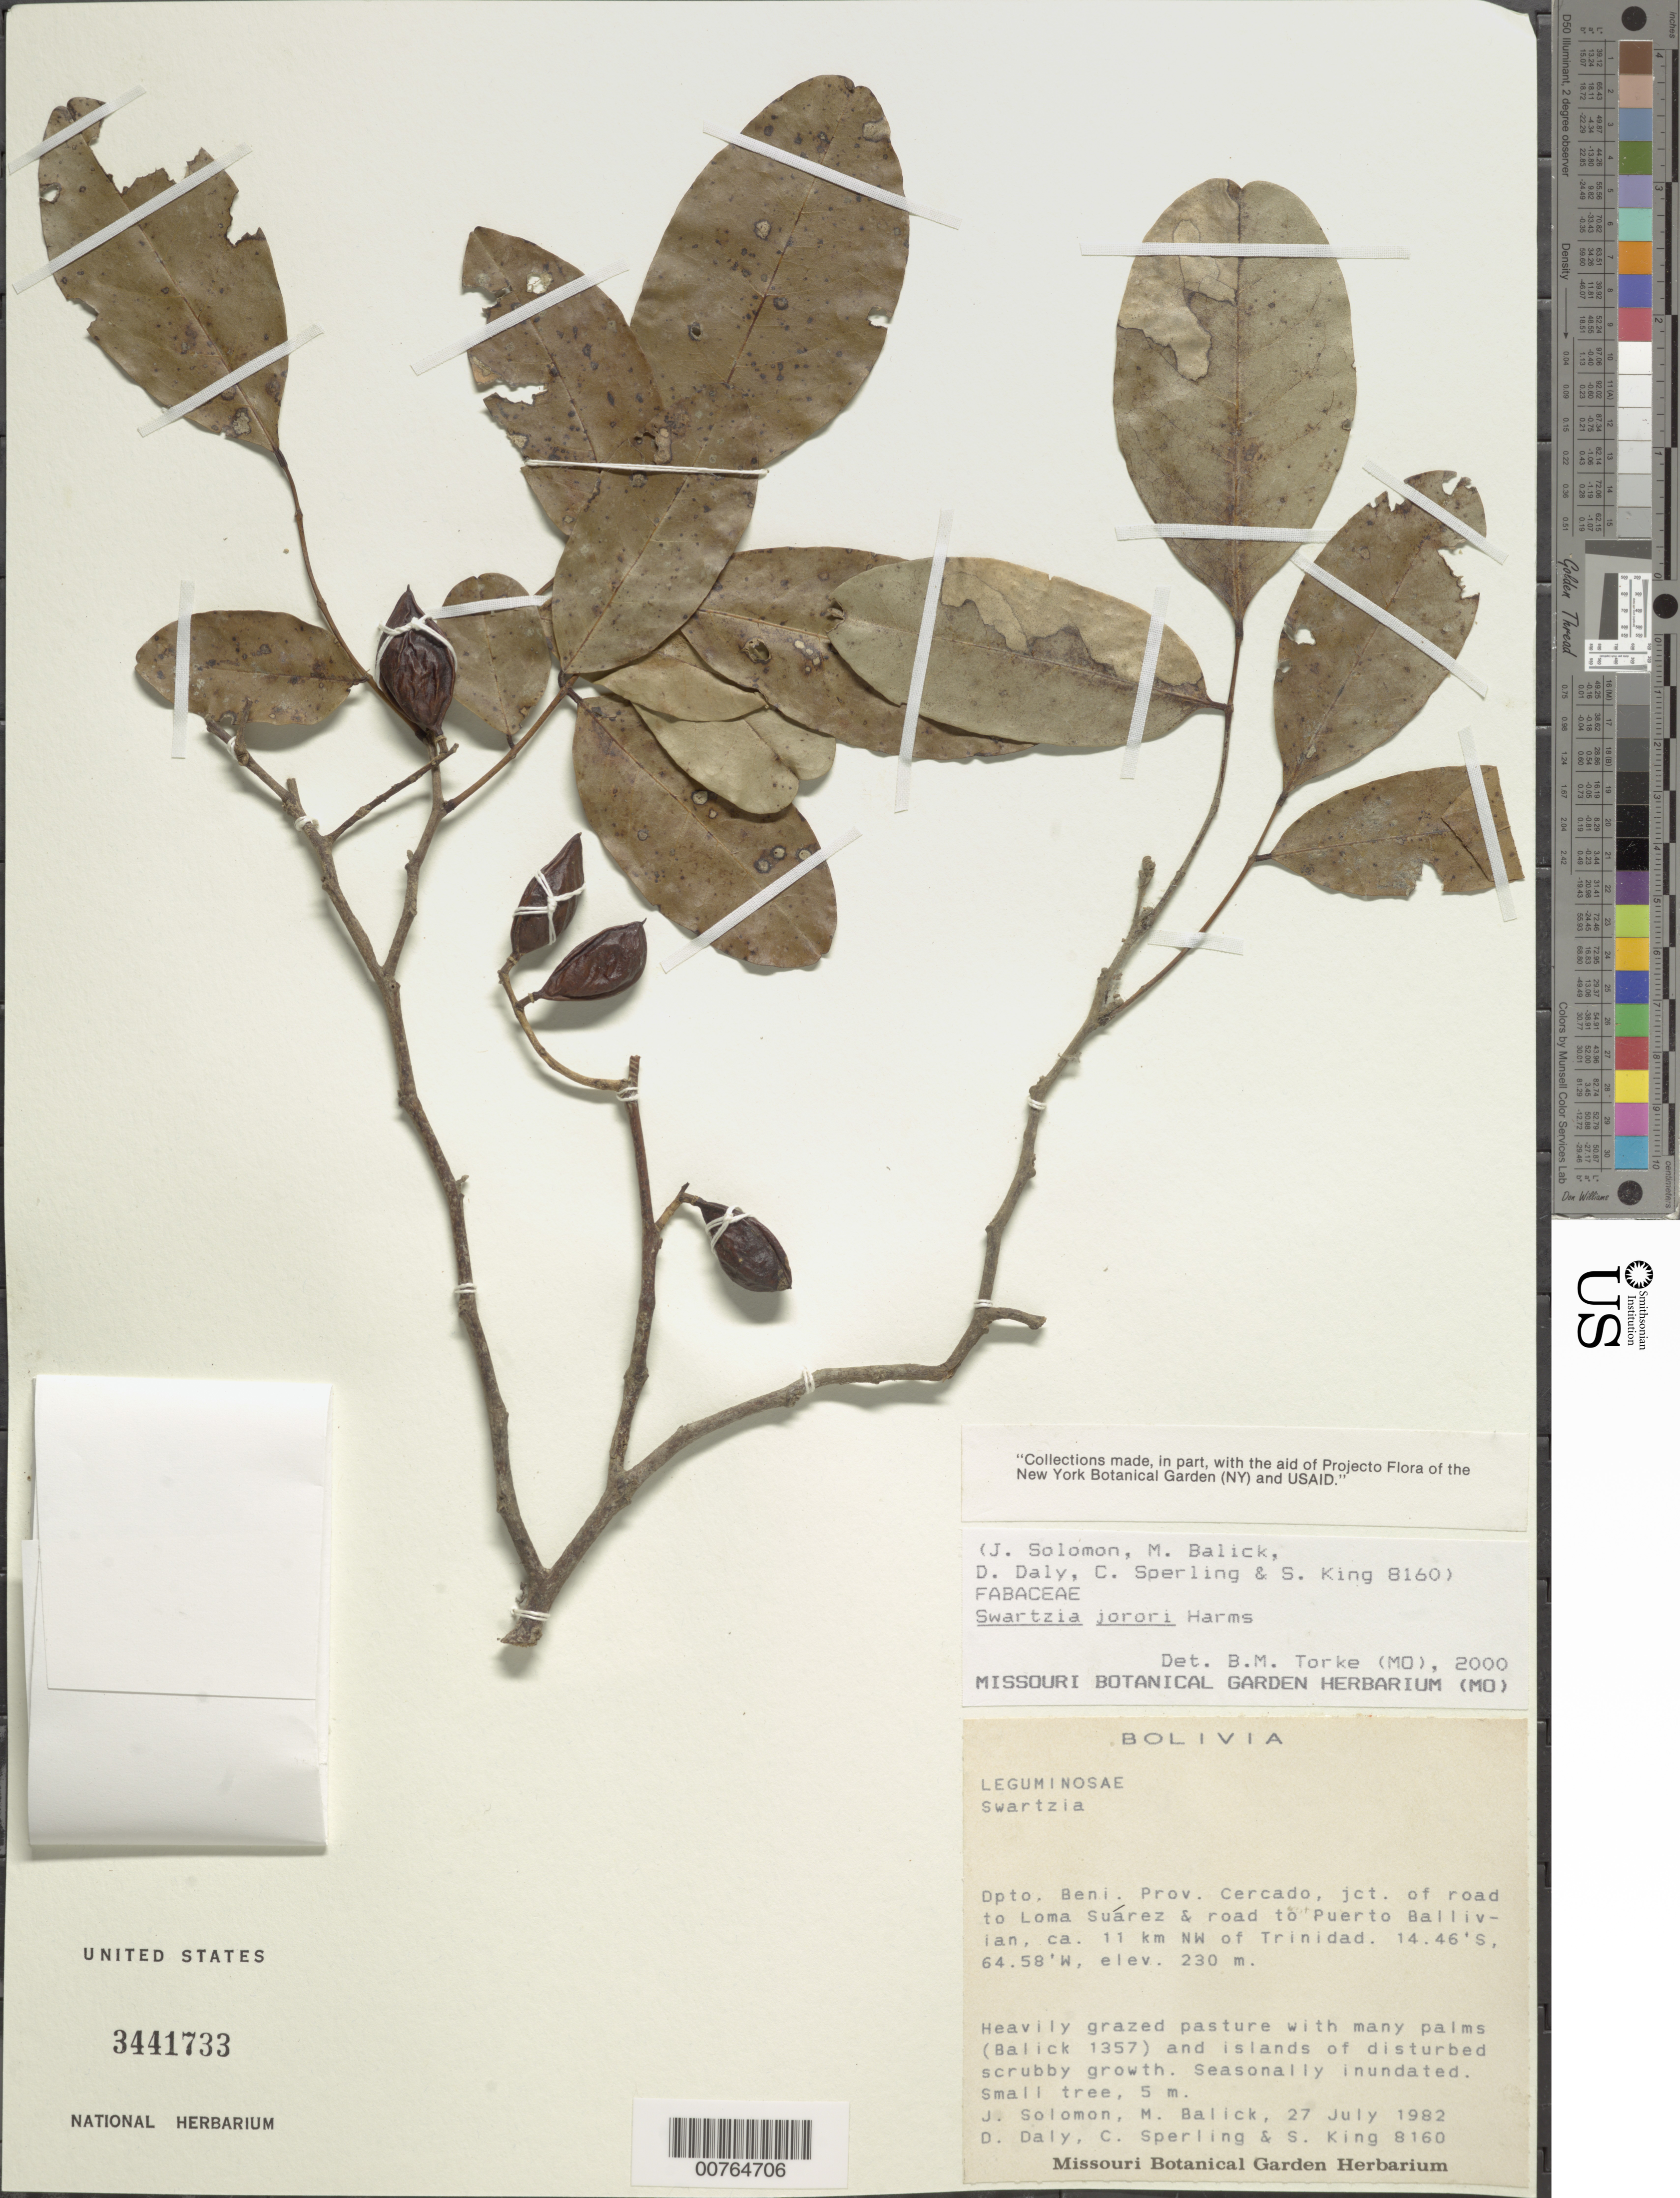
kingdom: Plantae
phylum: Tracheophyta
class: Magnoliopsida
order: Fabales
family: Fabaceae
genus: Swartzia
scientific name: Swartzia jorori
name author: Harms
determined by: Torke, B. M., (MO)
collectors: J. C. Solomon, M. Balick, D. C. Daly, C. R. Sperling & S. R. King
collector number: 8160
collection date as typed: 27 Jul 1982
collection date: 1982-07-27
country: Bolivia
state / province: Beni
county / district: Cercado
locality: Loma Surez and Puerto Ballivian, NW of Trinidad.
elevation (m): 230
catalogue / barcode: US 3441733